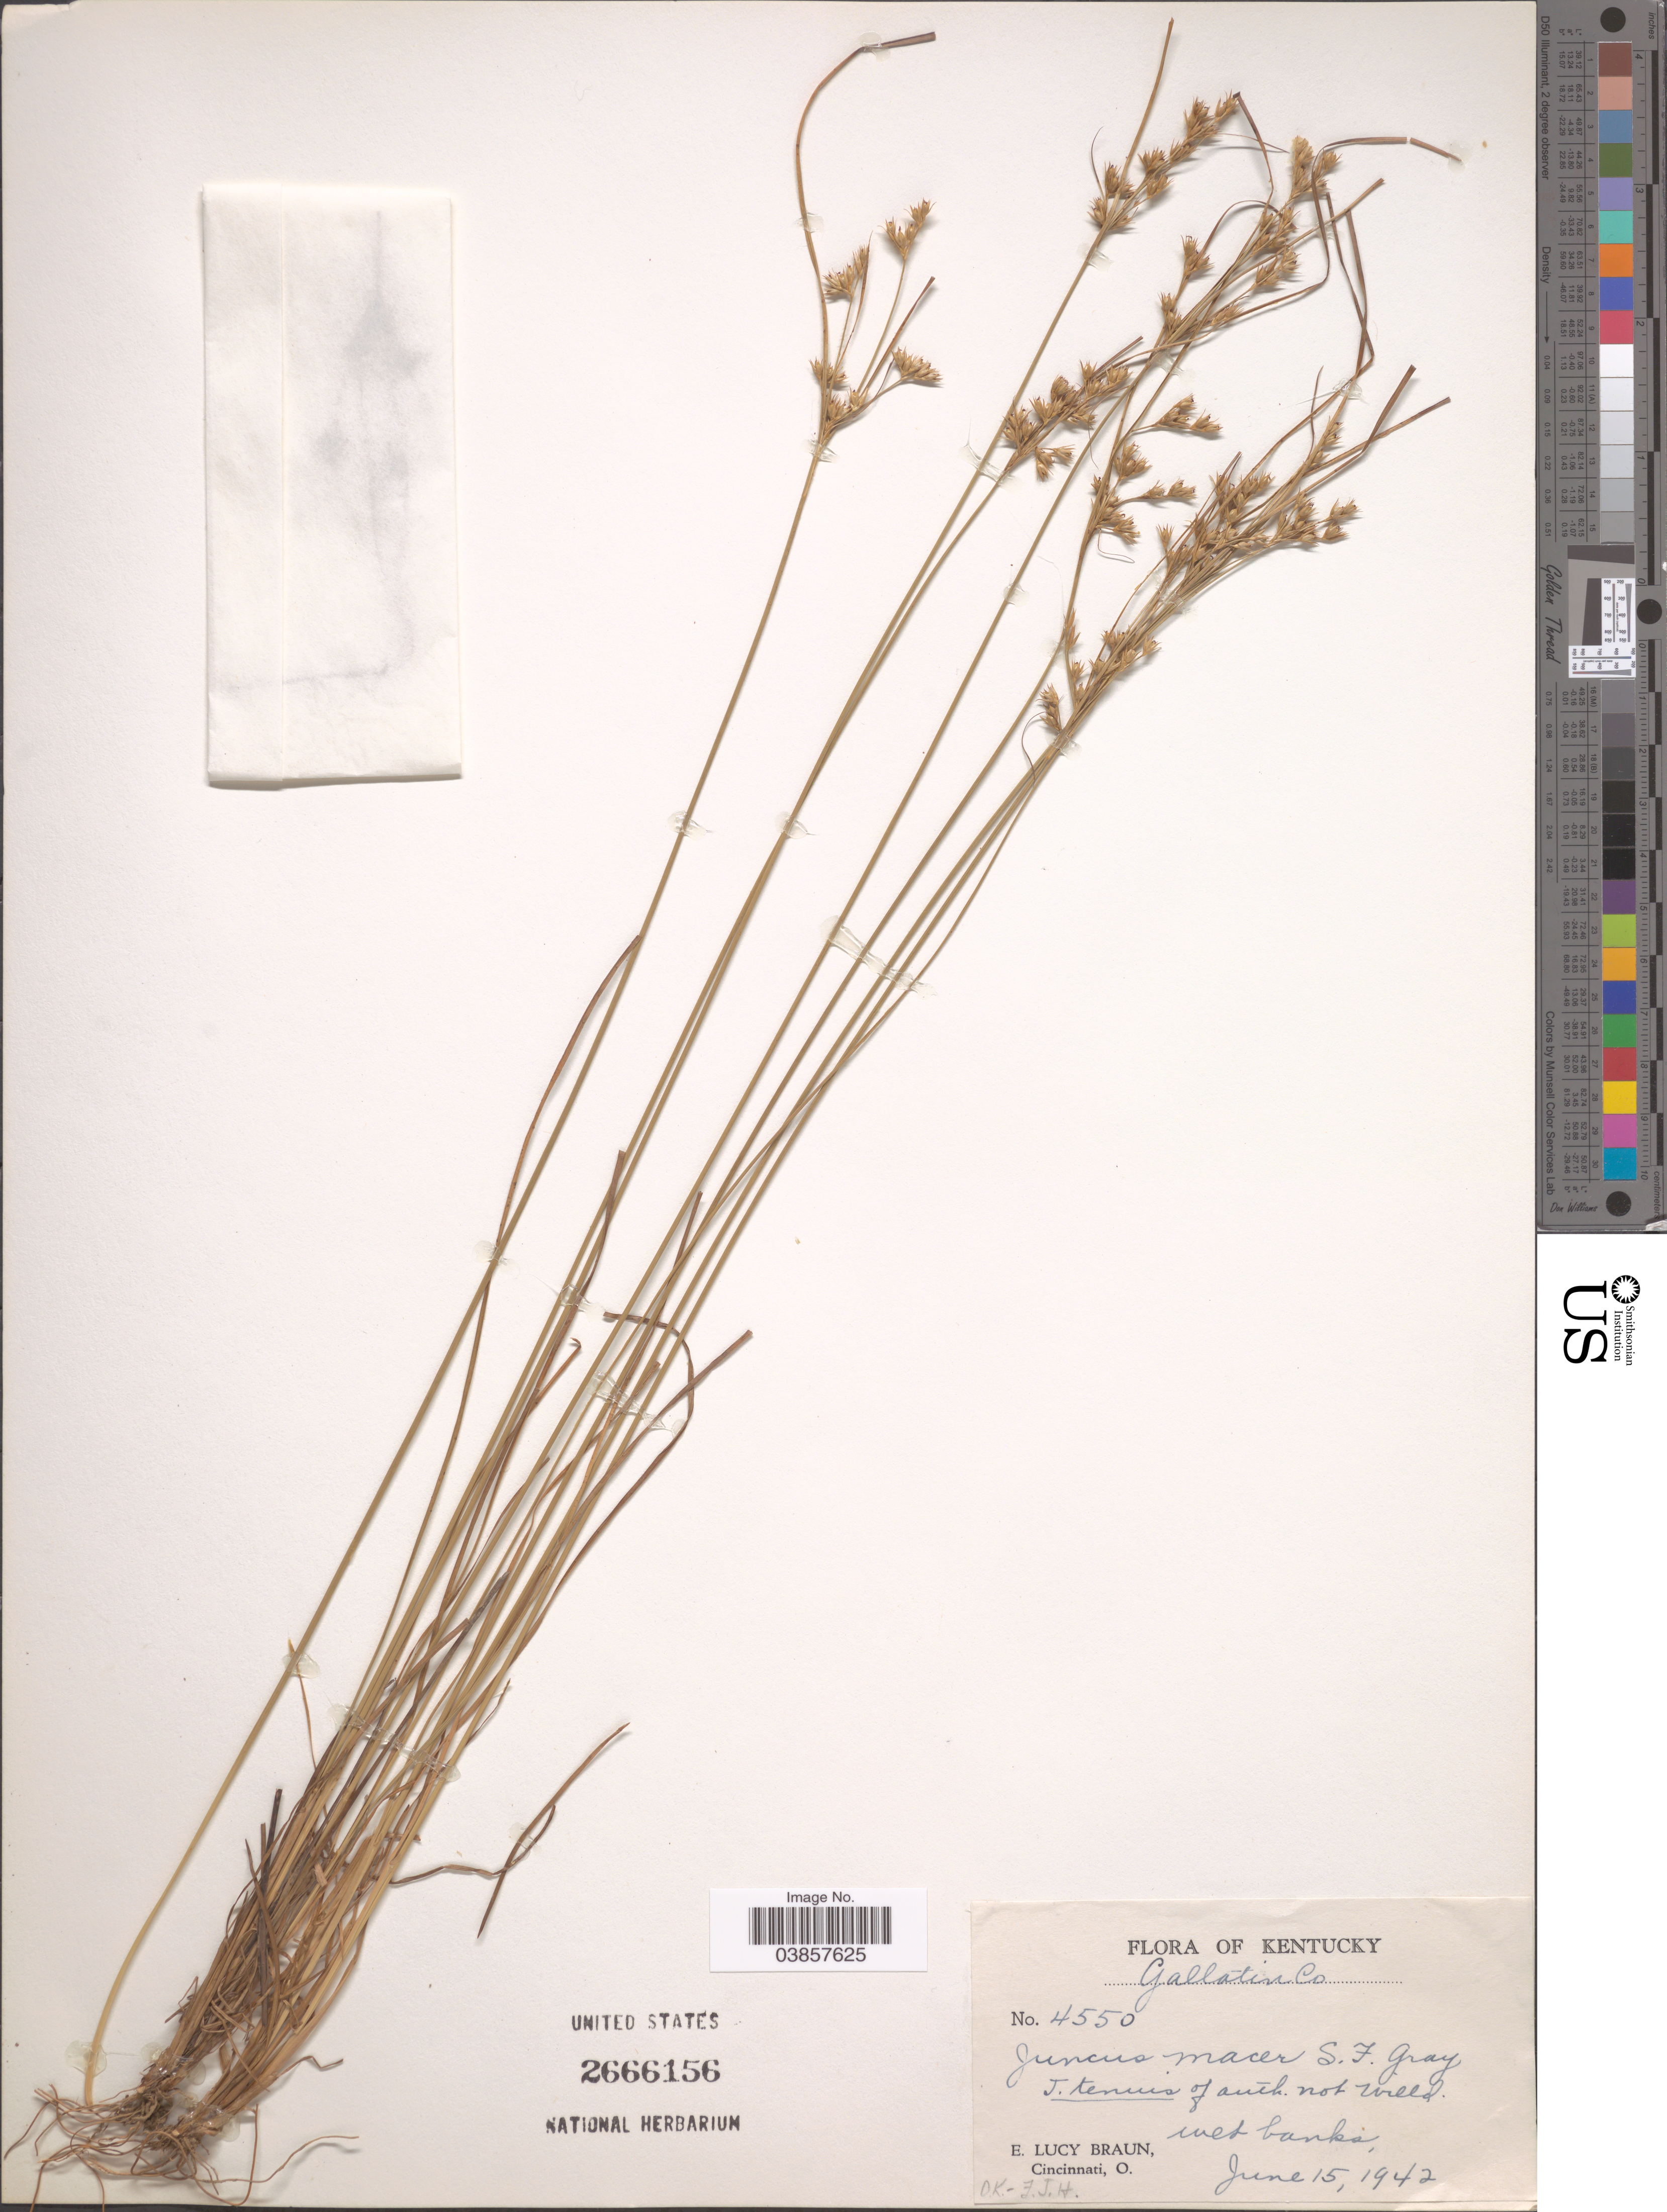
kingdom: Plantae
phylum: Tracheophyta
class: Liliopsida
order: Poales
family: Juncaceae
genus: Juncus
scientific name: Juncus tenuis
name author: Willd.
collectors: E. L. Braun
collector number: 4550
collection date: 1942-06-15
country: United States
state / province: Kentucky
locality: Gallatin Co. Wet banks.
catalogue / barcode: US 2666156